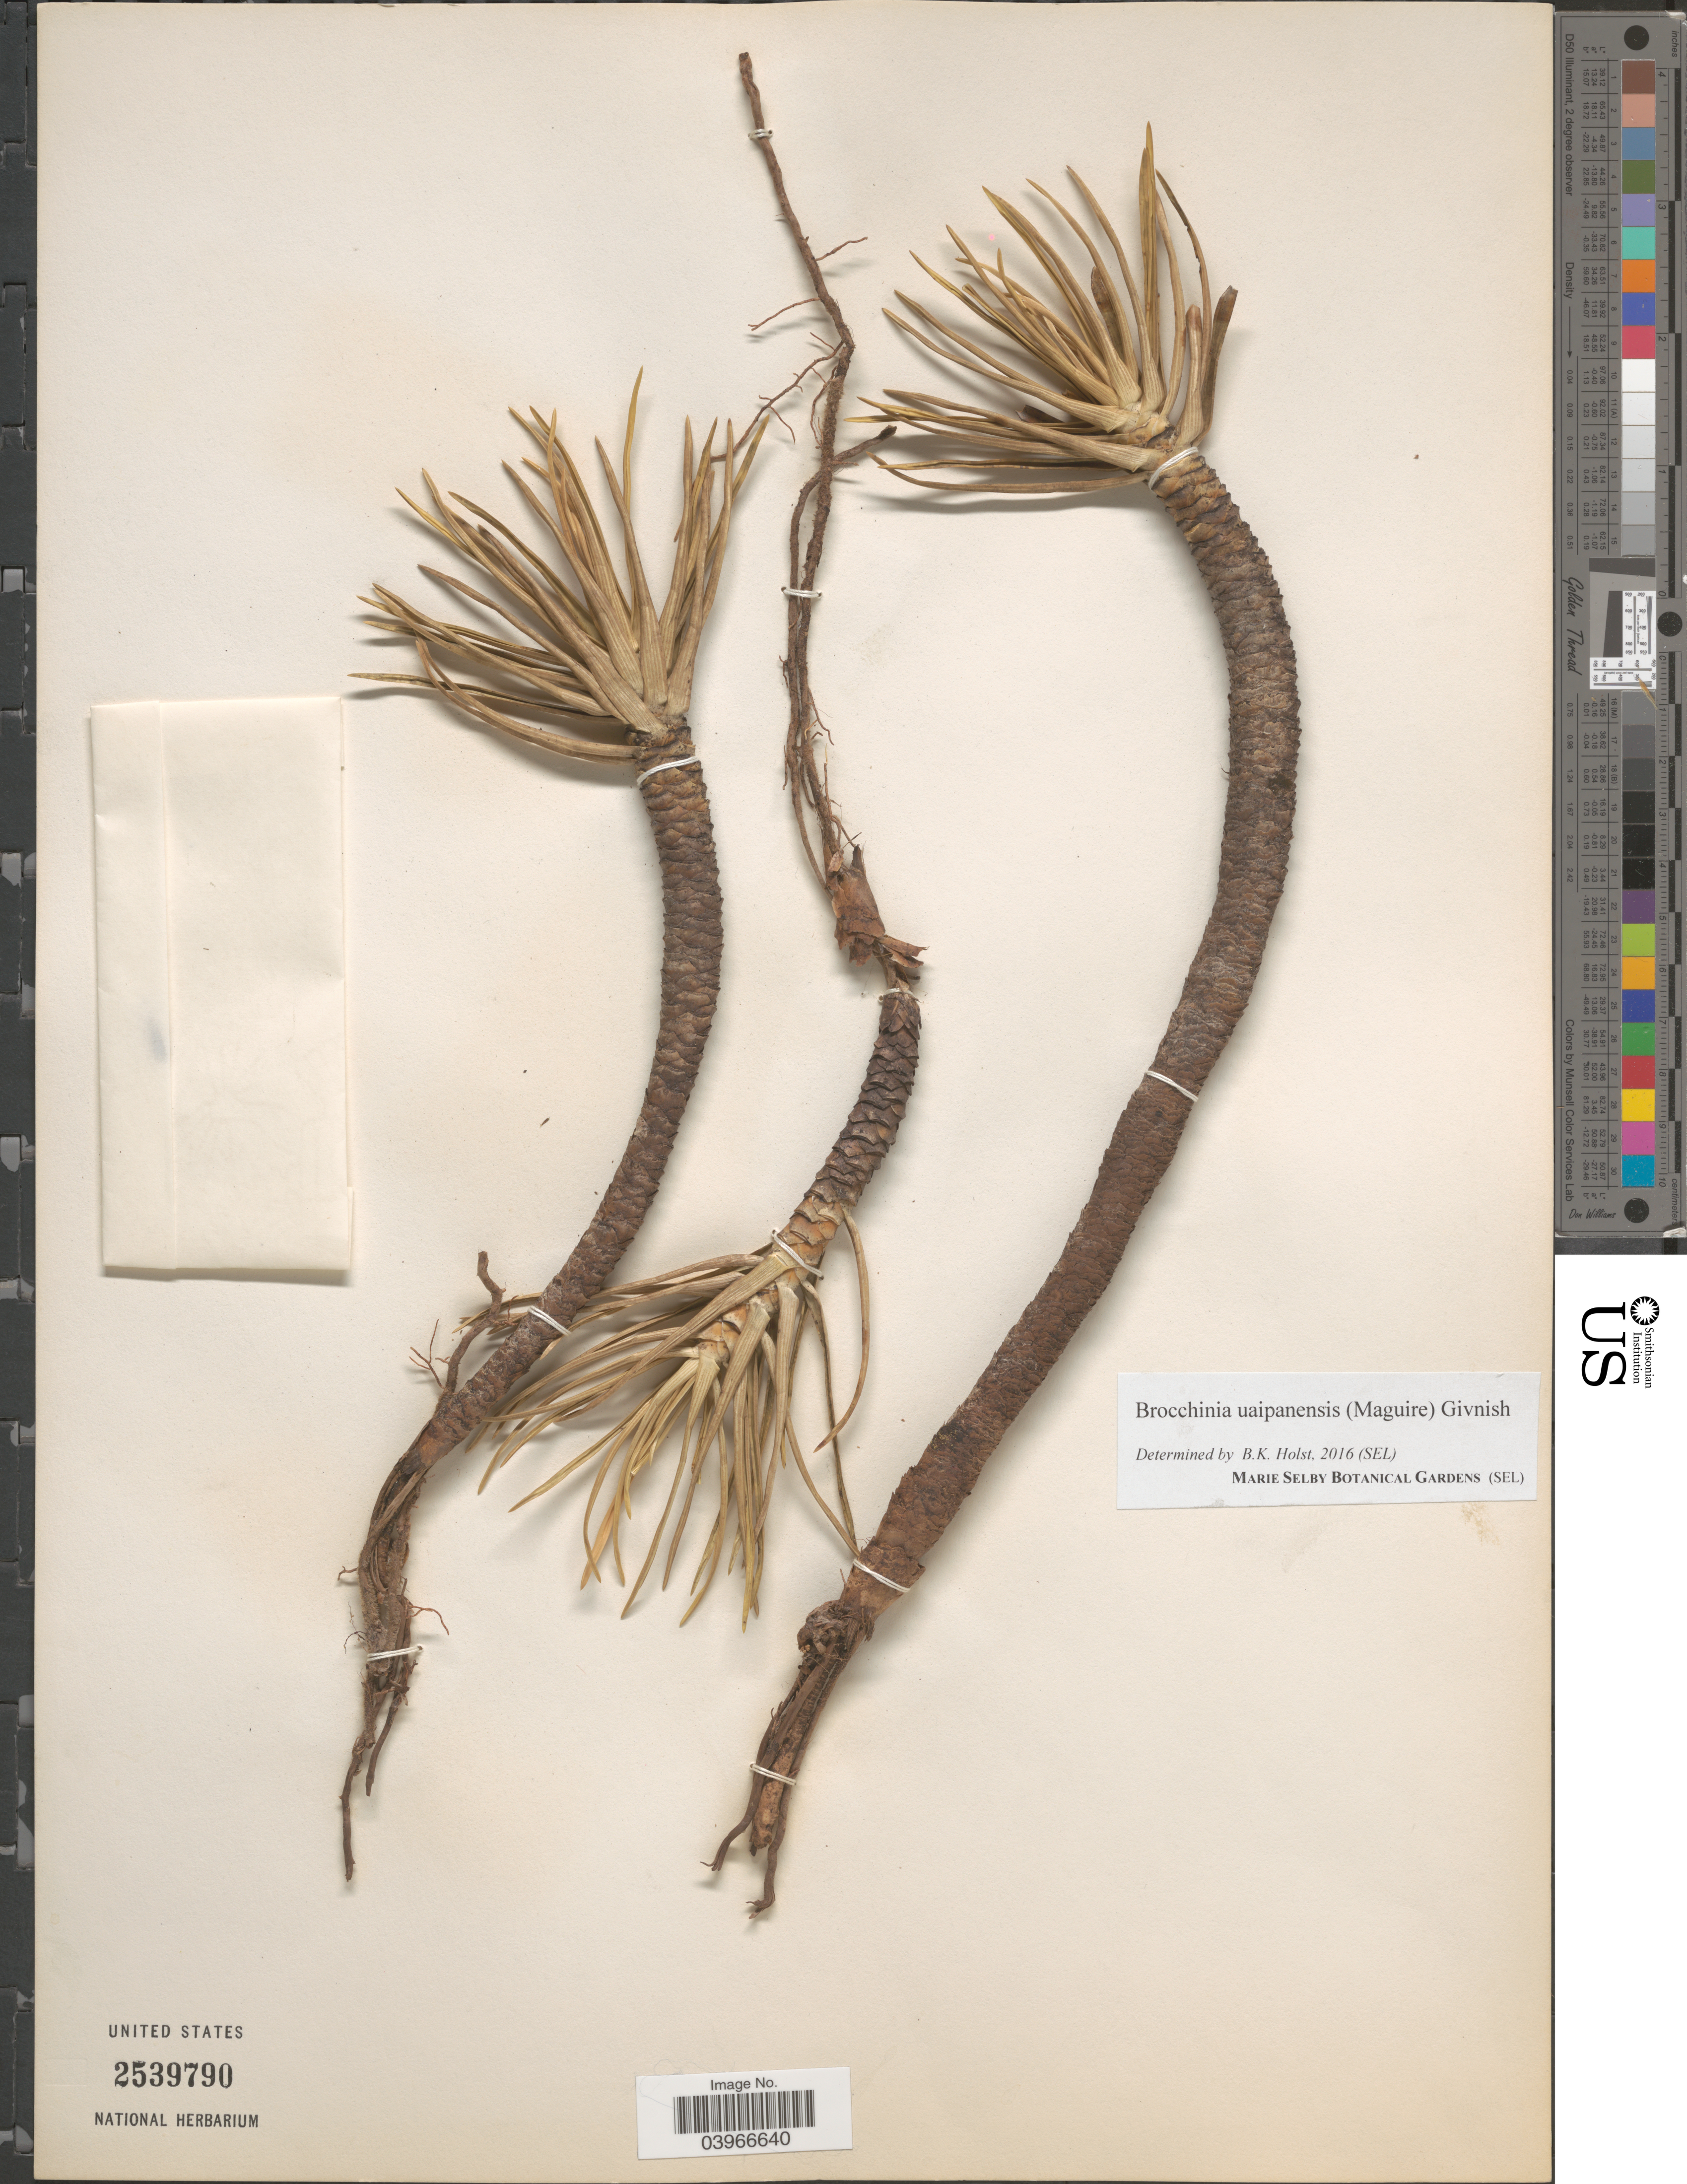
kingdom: Plantae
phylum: Tracheophyta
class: Liliopsida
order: Poales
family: Bromeliaceae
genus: Brocchinia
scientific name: Brocchinia uaipanensis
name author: (Maguire) Givnish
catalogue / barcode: US 2539790